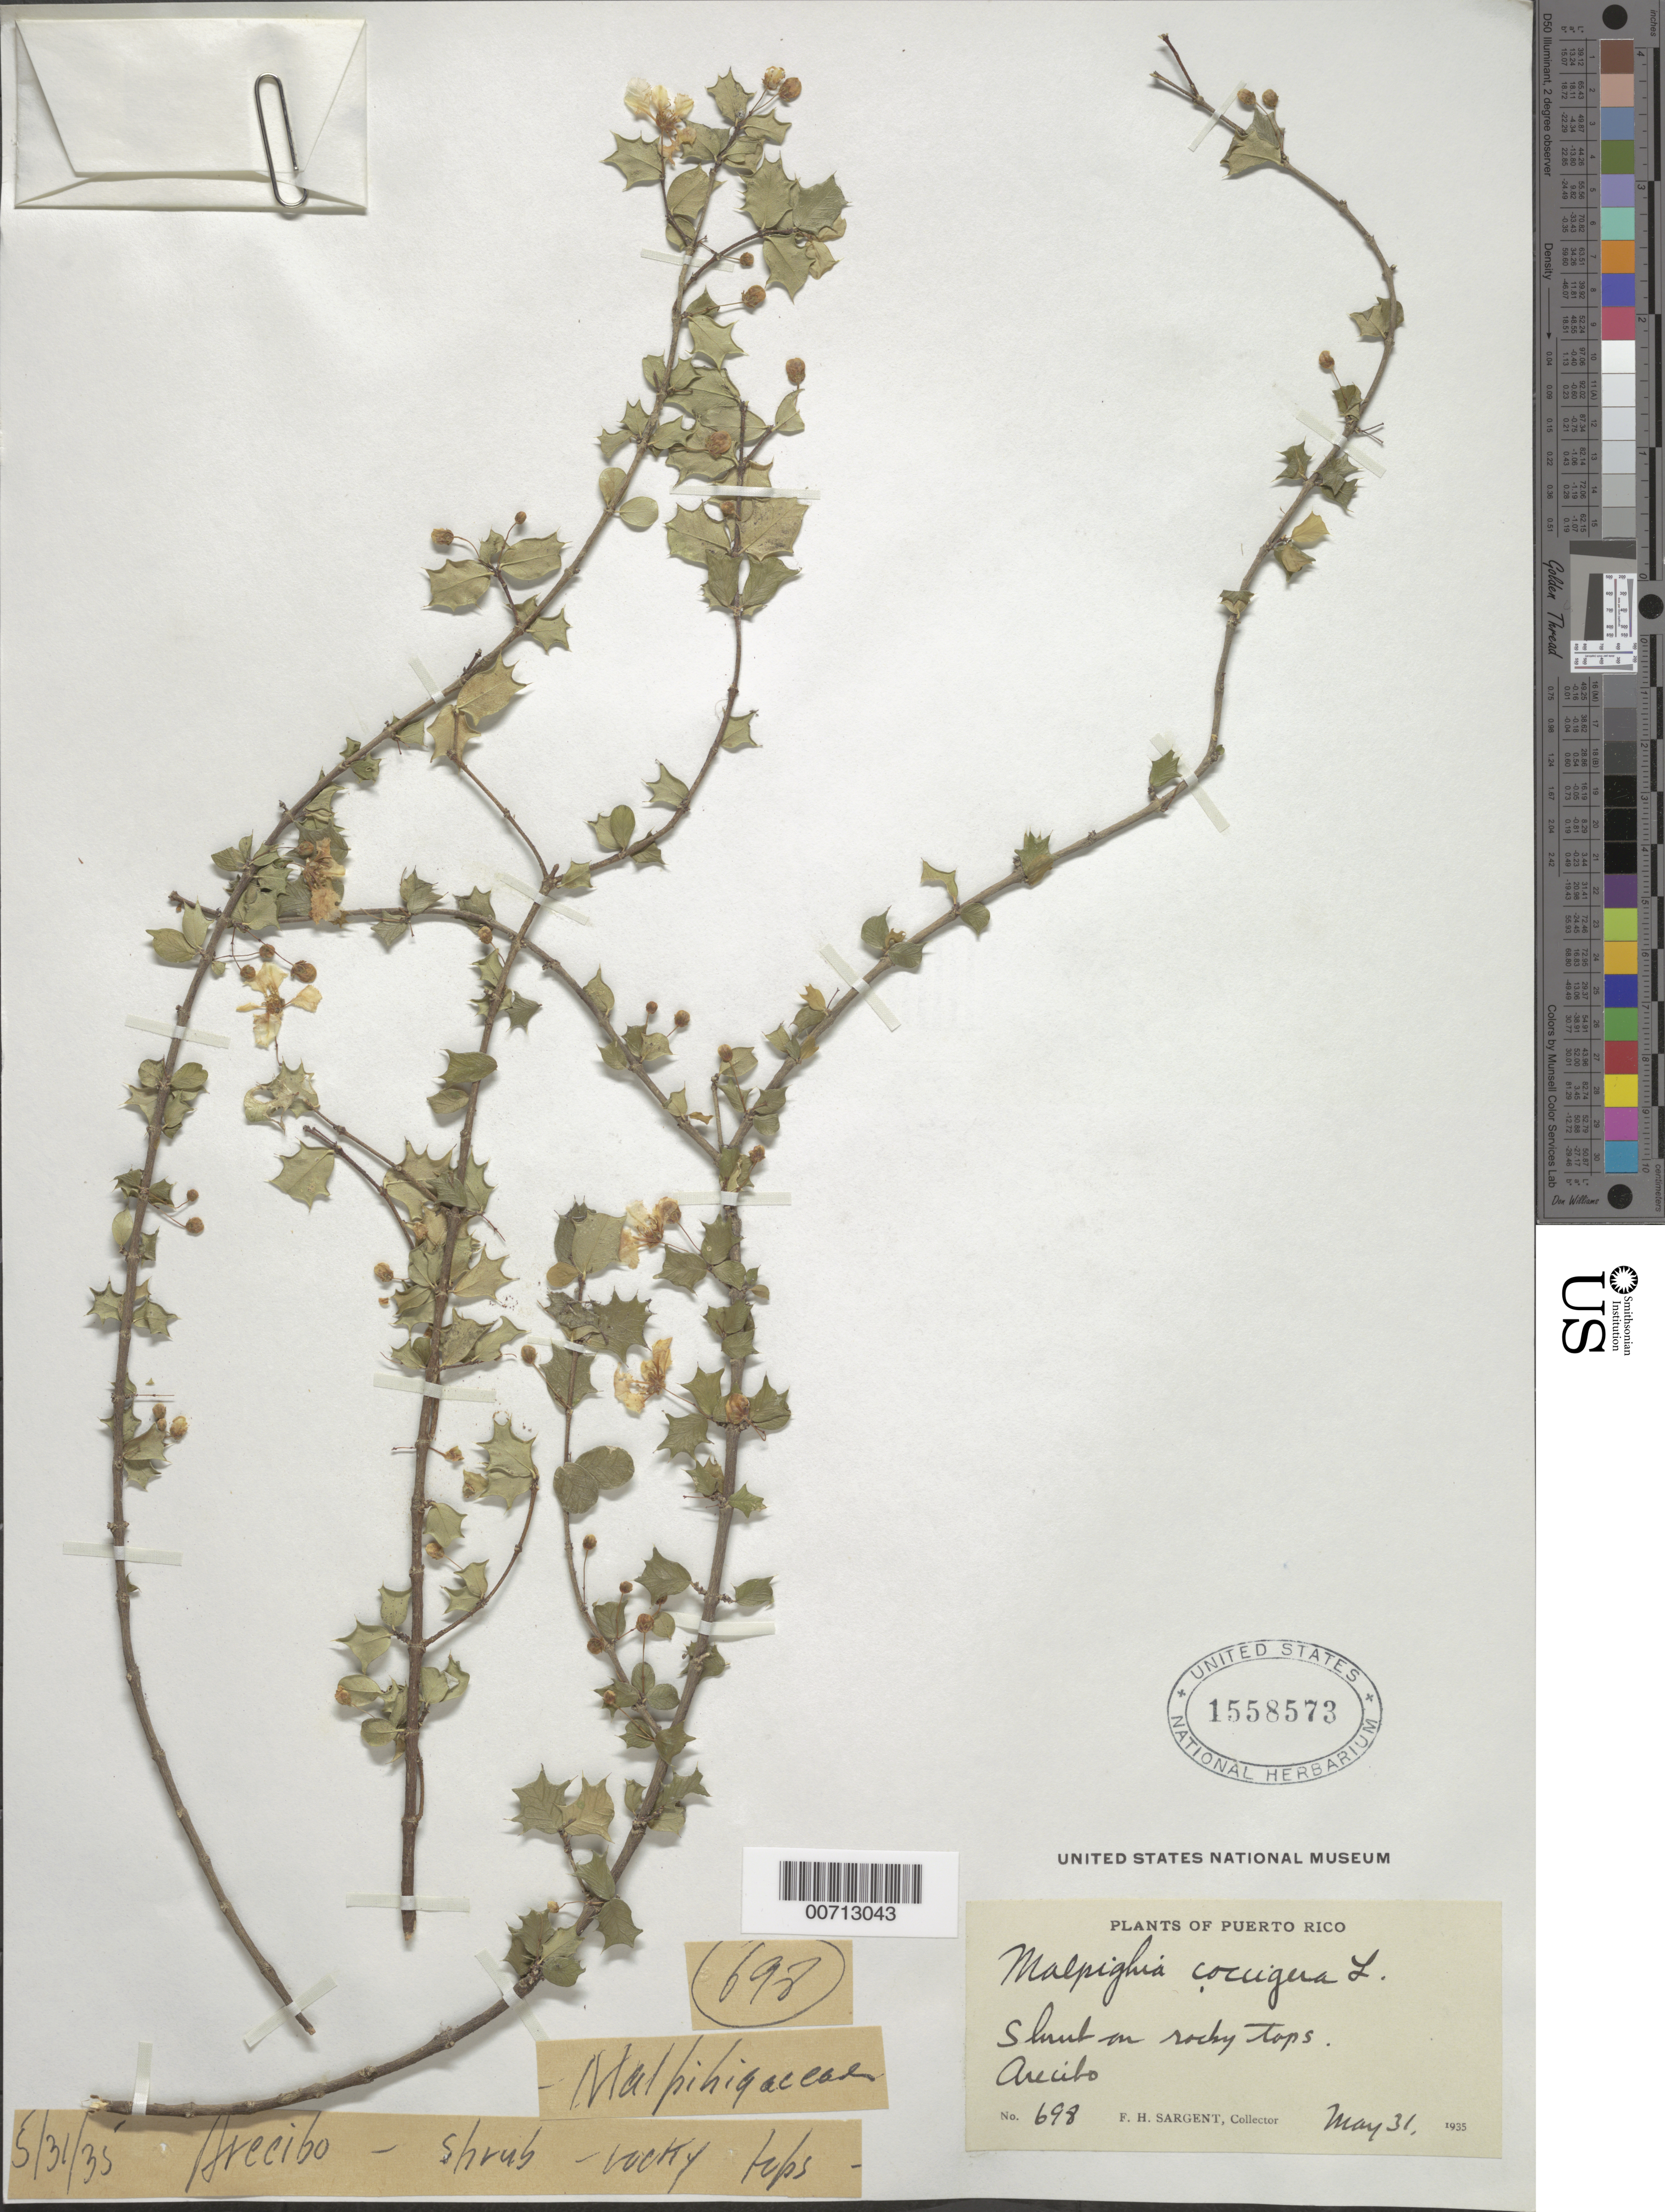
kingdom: Plantae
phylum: Tracheophyta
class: Magnoliopsida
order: Malpighiales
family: Malpighiaceae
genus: Malpighia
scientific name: Malpighia coccigera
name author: L.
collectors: F. H. Sargent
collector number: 698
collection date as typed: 31 May 1935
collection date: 1935-05-31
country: Puerto Rico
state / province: Arecibo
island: Greater Antilles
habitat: Rocky tops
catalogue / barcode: US 1558573